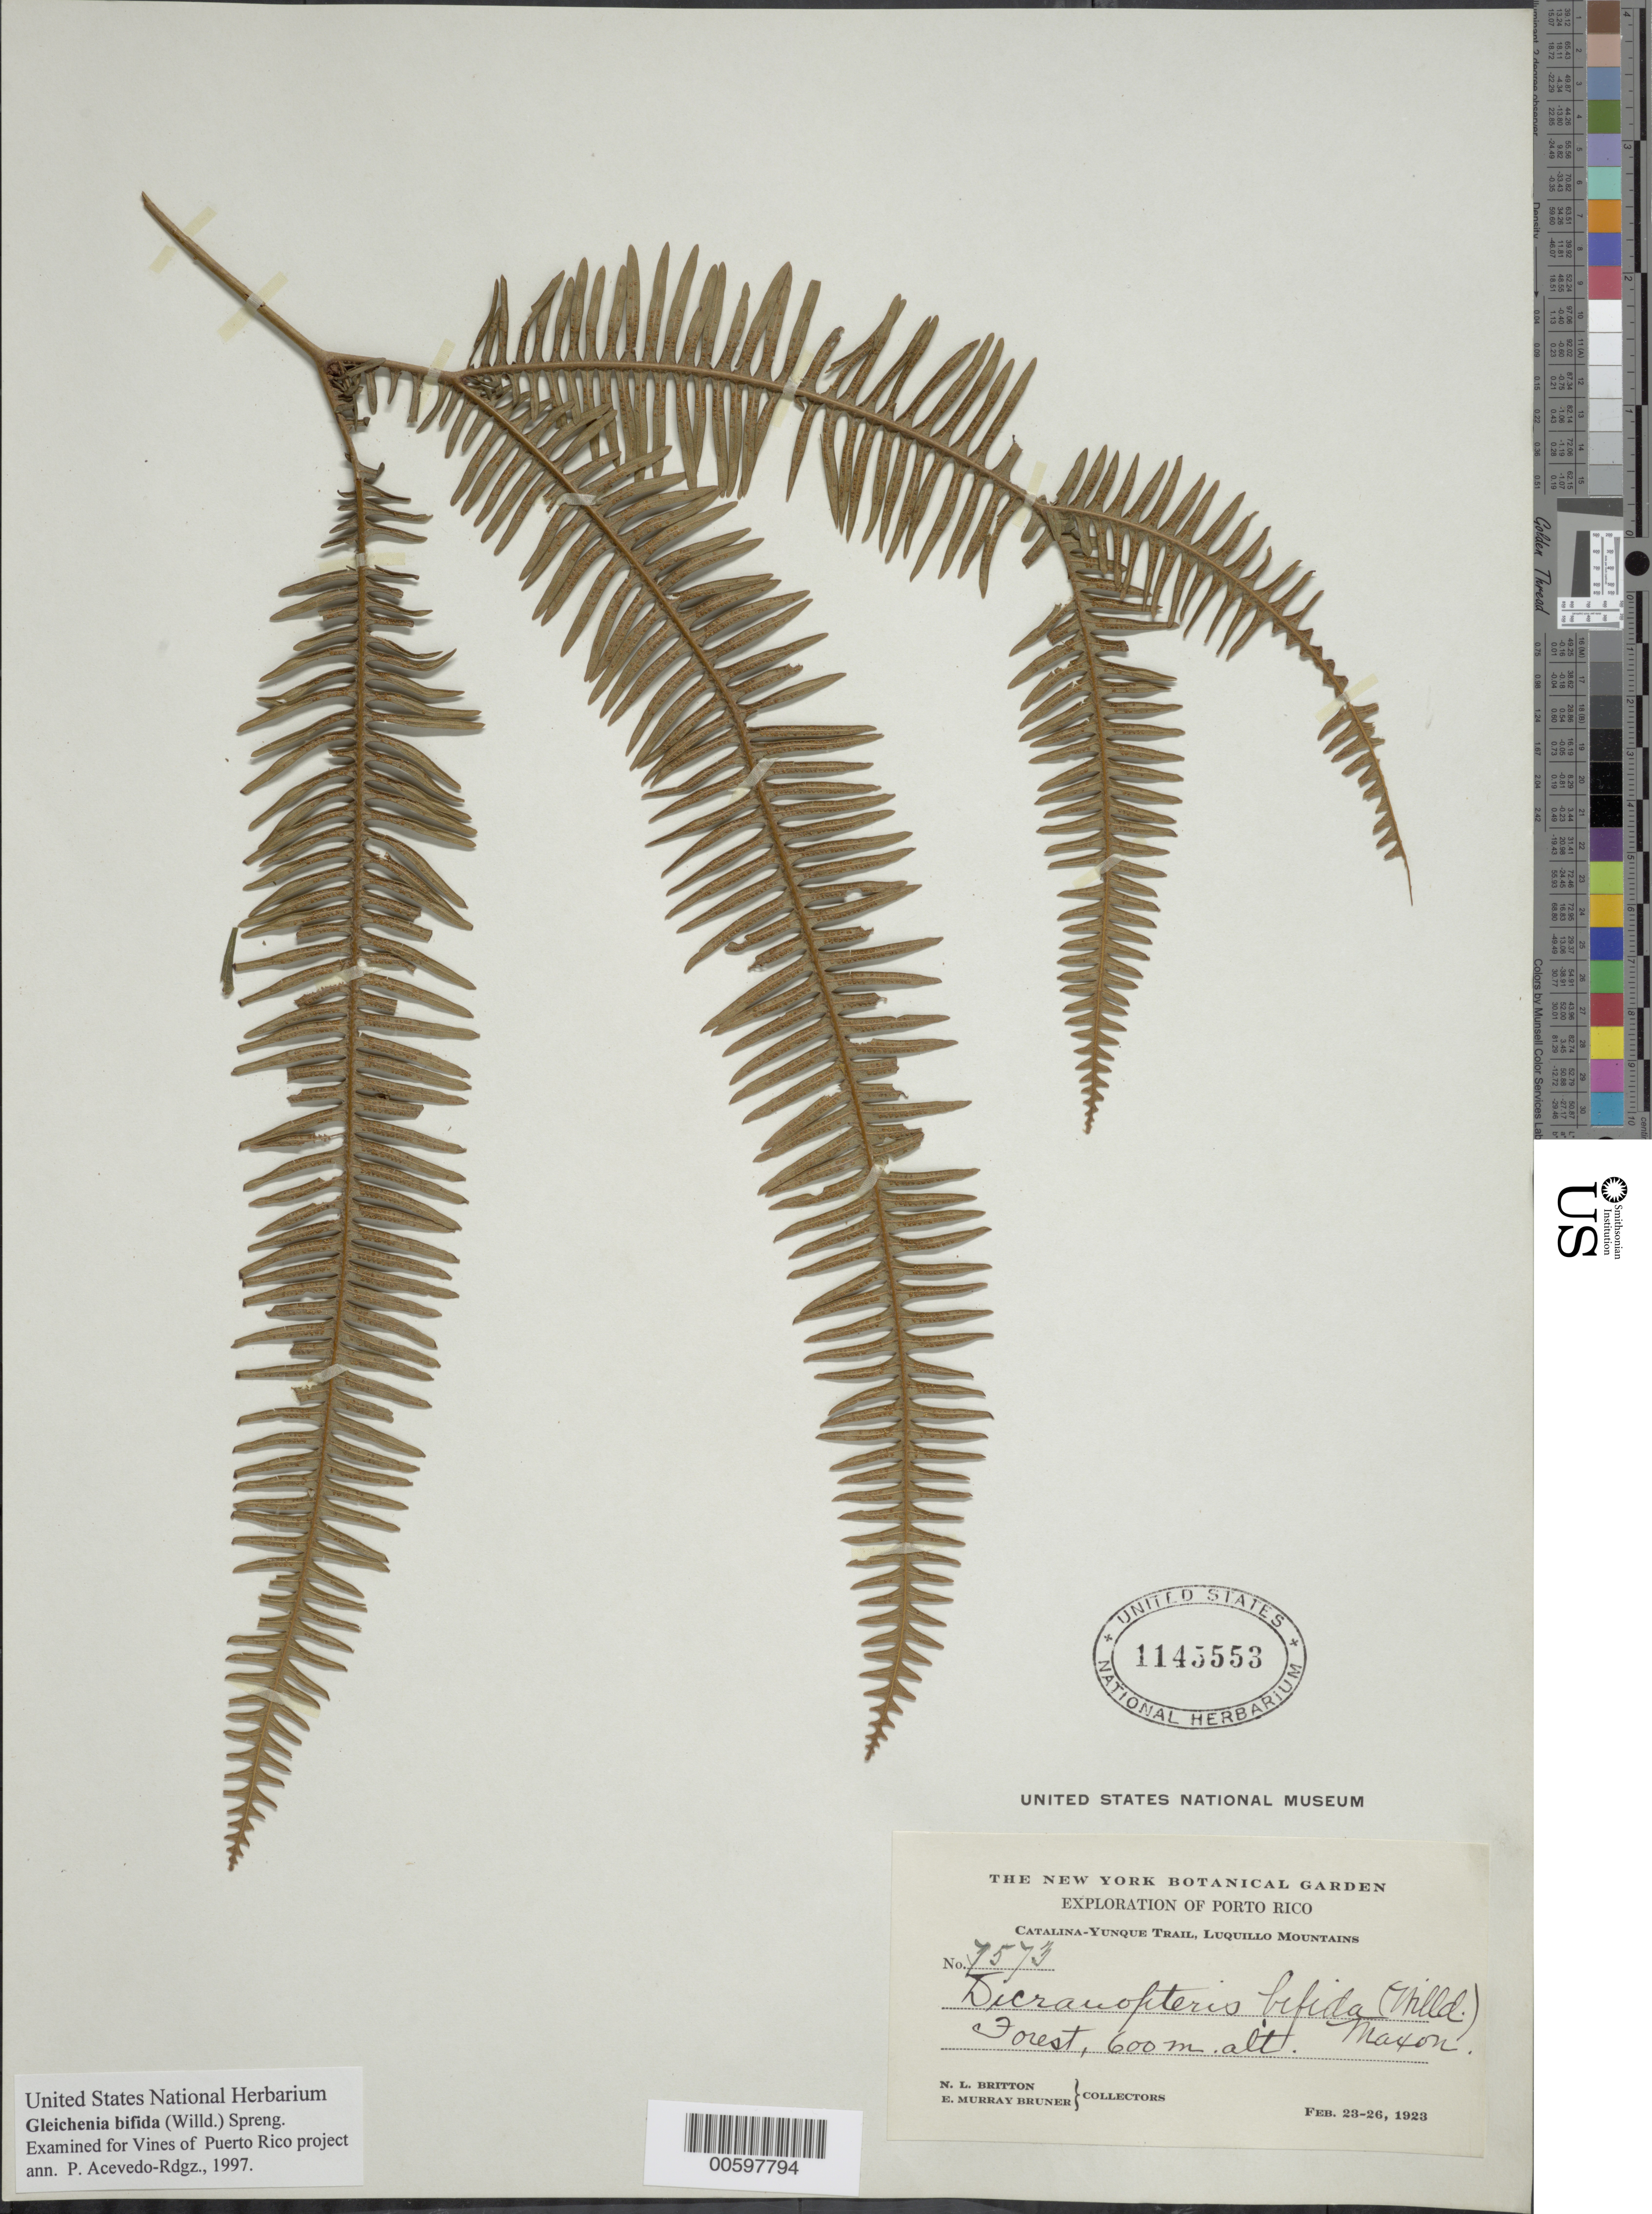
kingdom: Plantae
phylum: Tracheophyta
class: Polypodiopsida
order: Gleicheniales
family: Gleicheniaceae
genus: Sticherus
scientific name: Sticherus bifidus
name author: (Willd.) Ching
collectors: N. Britton & -. Bruner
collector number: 7573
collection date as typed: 23 Feb 1923 to 26 Feb 1923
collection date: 1923-02-23/1923-02-26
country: Puerto Rico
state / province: Luquillo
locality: Catalina-Yunque Trail, Luquillo Mountains. Forest.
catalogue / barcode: US 1145553